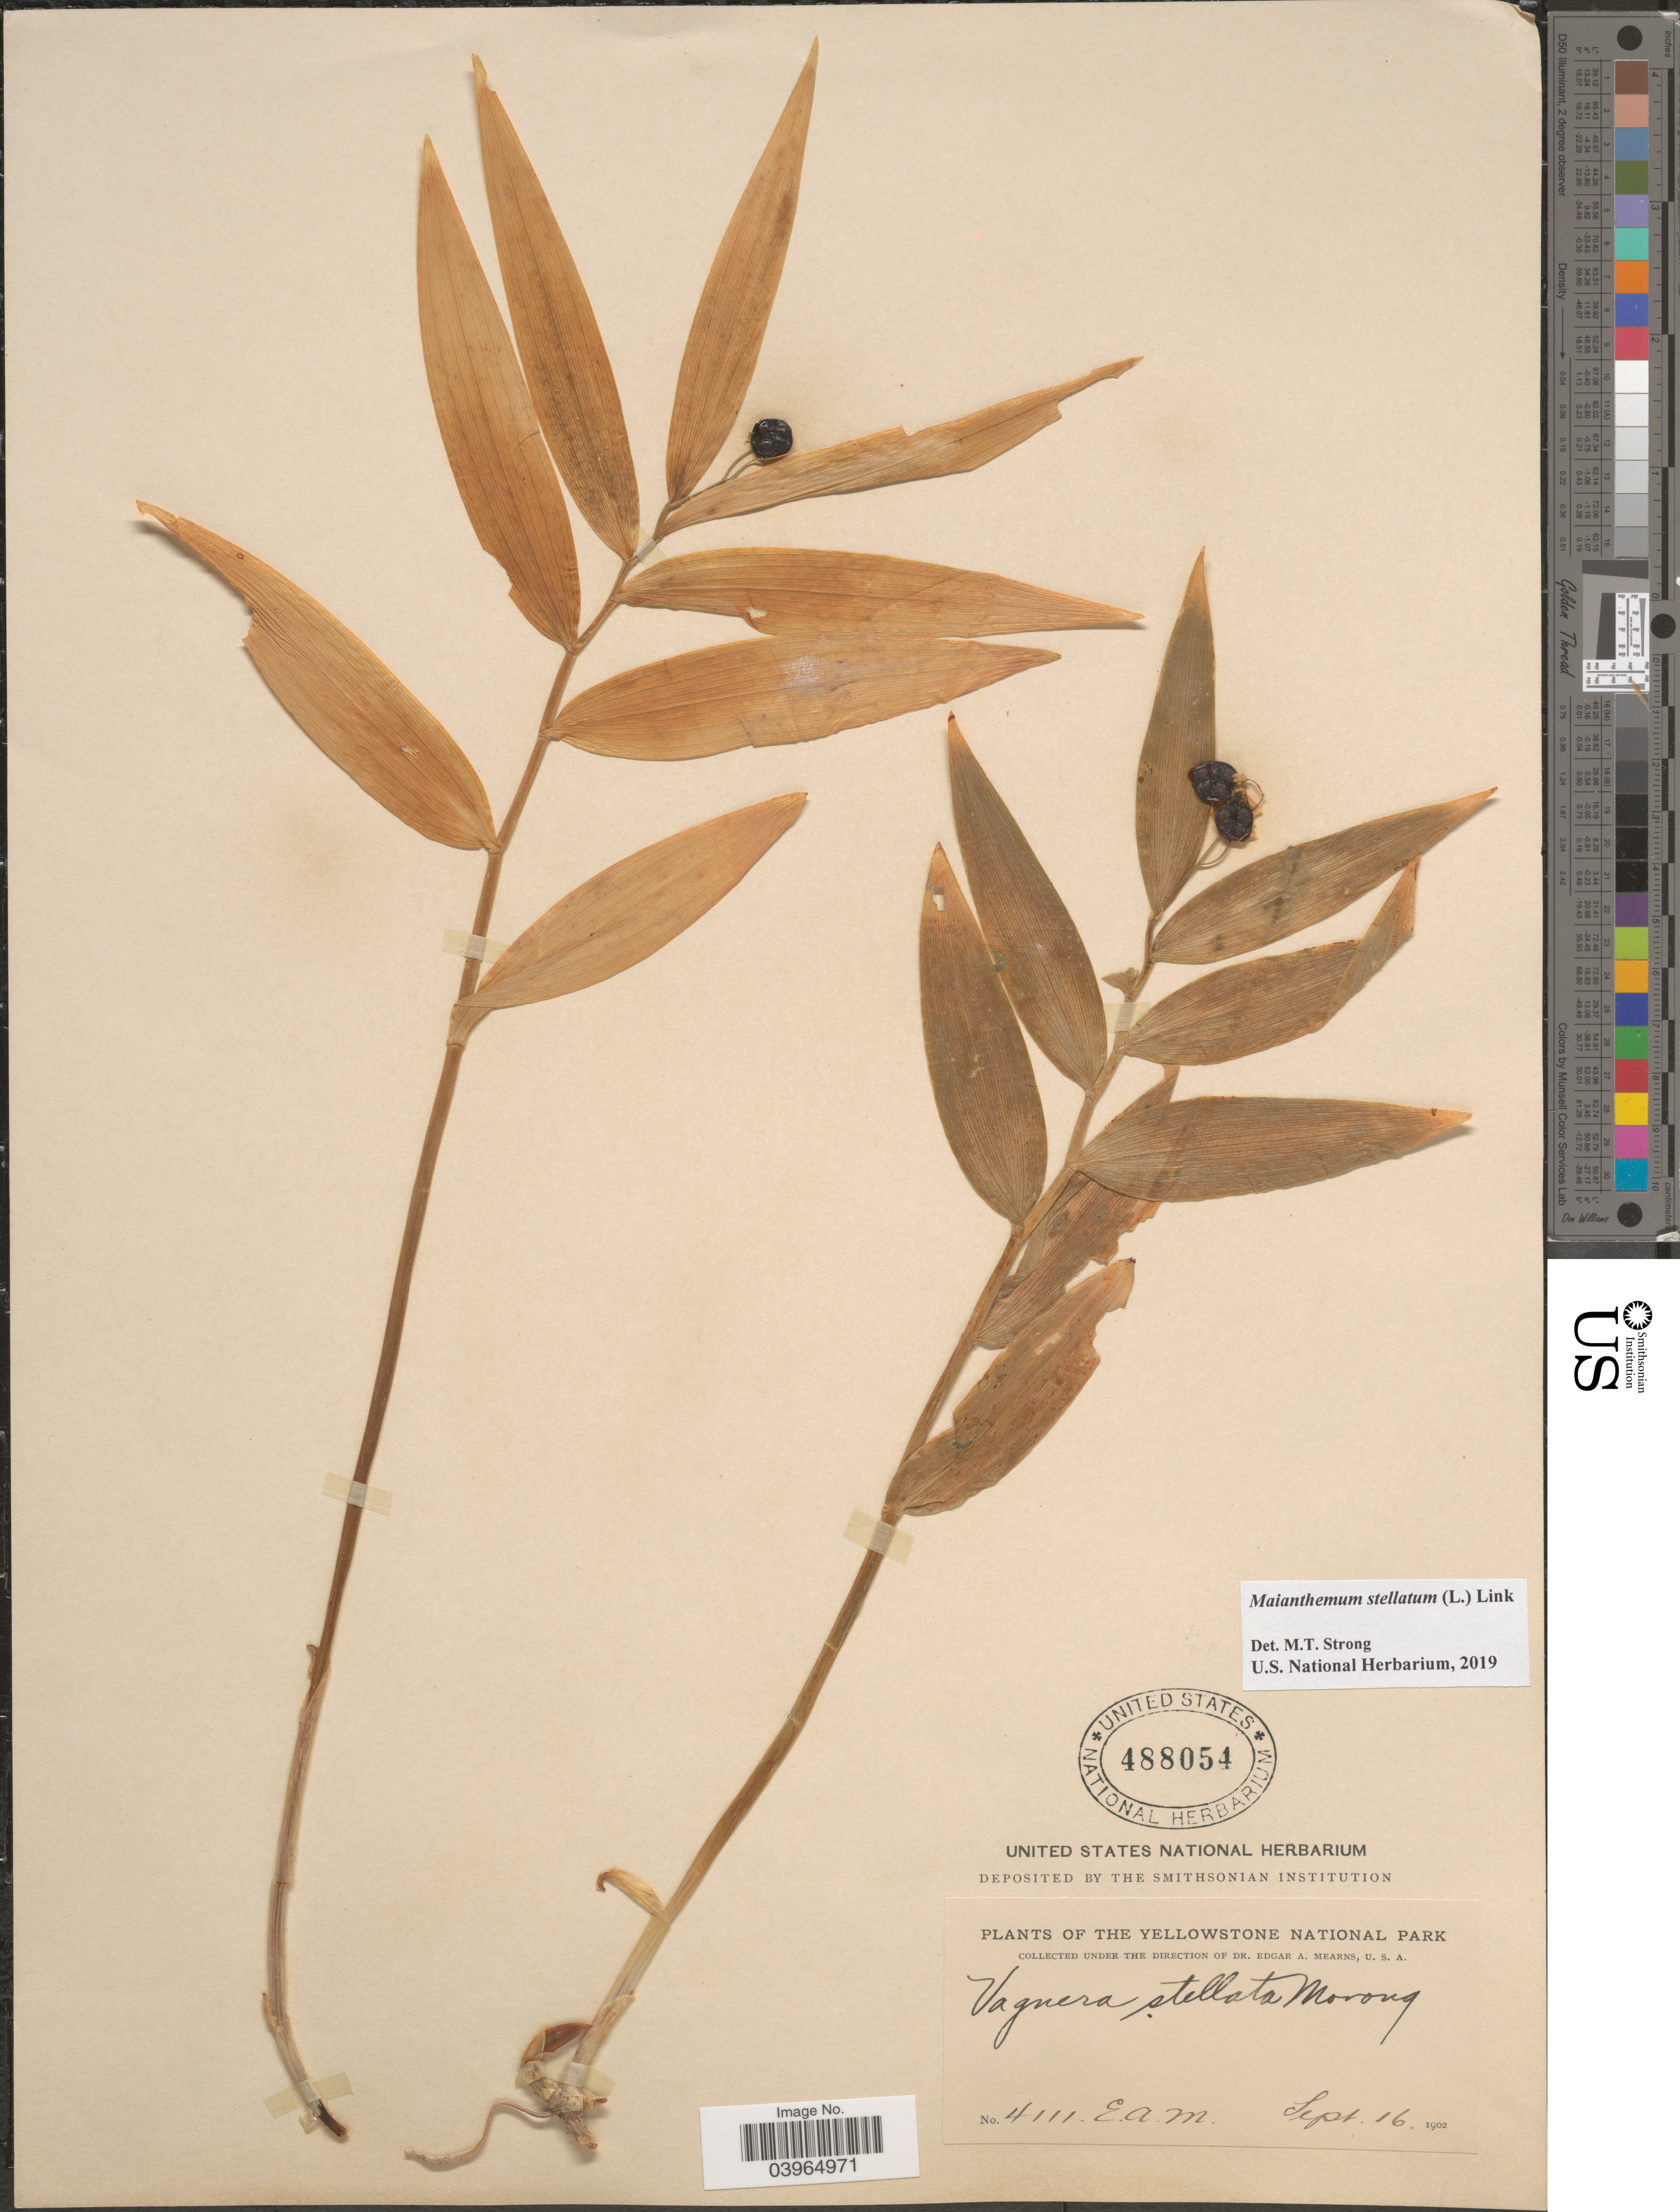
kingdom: Plantae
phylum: Tracheophyta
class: Liliopsida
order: Asparagales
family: Asparagaceae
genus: Maianthemum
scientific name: Maianthemum stellatum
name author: (L.) Link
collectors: E. A. Mearns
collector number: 4111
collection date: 1902-09-16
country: United States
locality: The Yellowstone National Park.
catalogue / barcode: US 488054